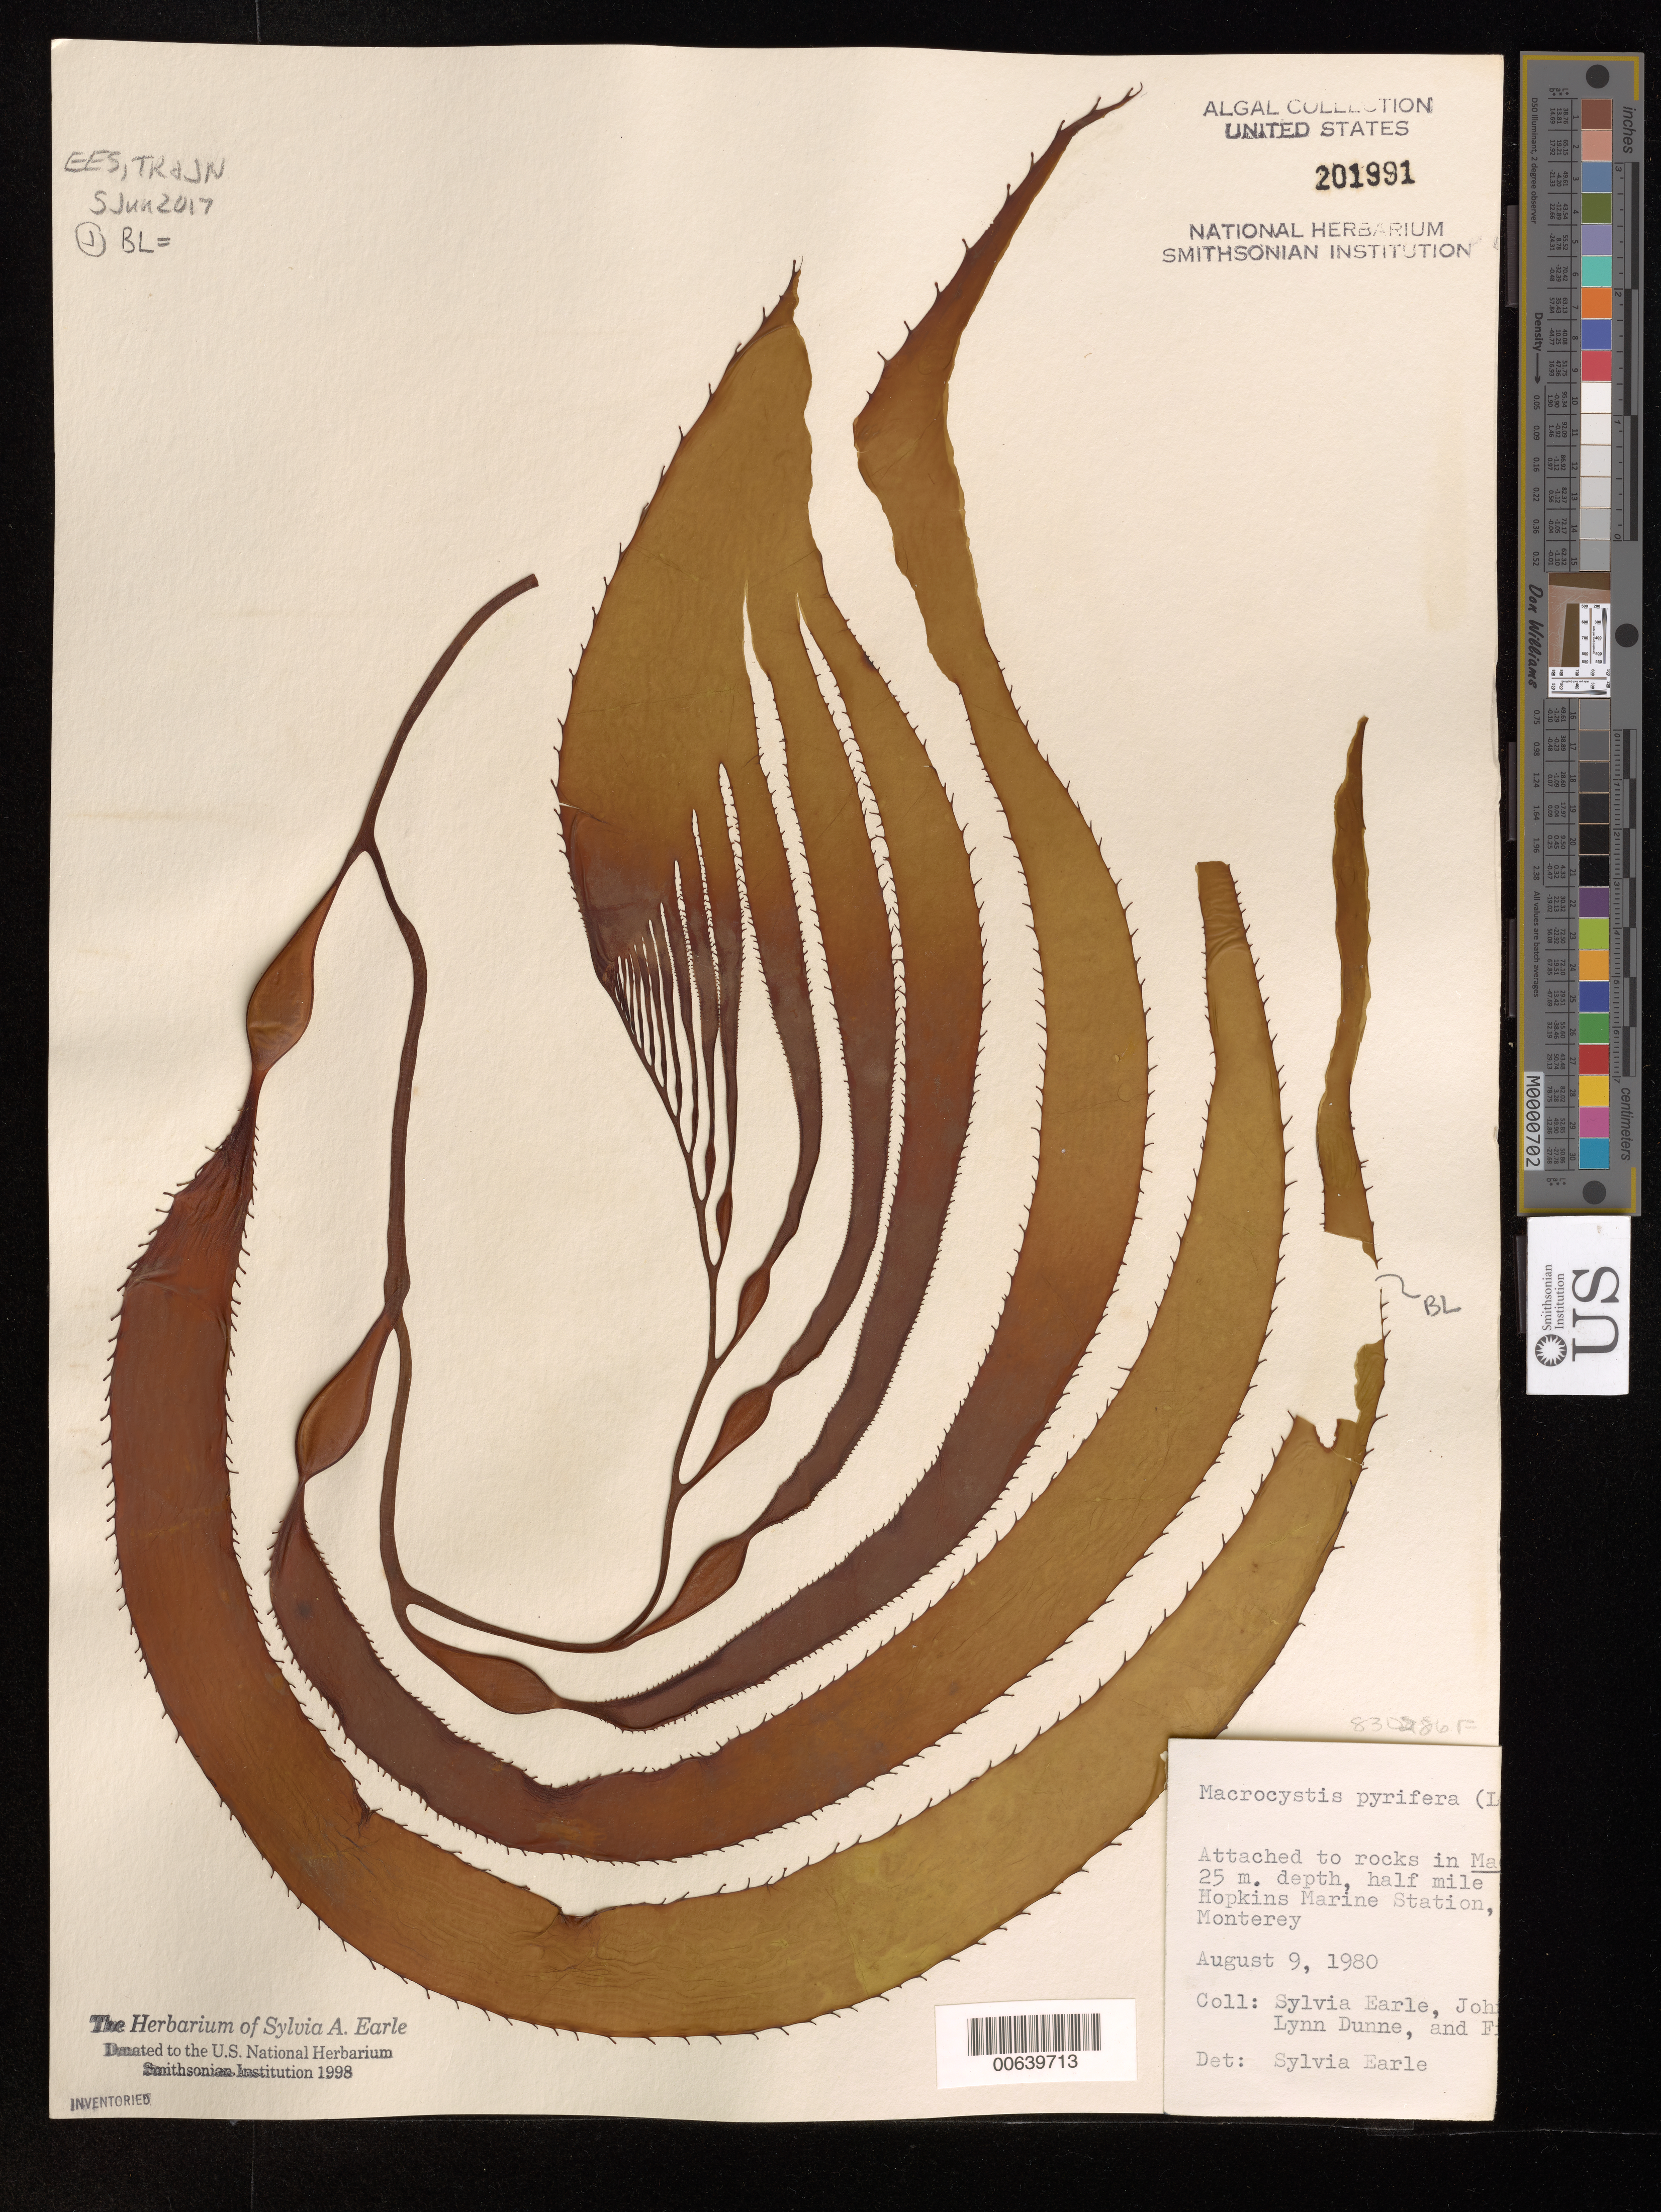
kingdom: Chromista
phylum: Ochrophyta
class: Phaeophyceae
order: Laminariales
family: Laminariaceae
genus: Macrocystis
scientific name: Macrocystis pyrifera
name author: (L.) C. Agardh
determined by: Earle, S. A.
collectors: S. A. Earle, L. Dunne, J. McCosker & F. Johnston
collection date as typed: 09 Aug 1980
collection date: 1980-08-09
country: United States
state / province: California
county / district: Monterey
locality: Pacific Grove, near Hopkins Marine Station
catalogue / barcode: US 201991